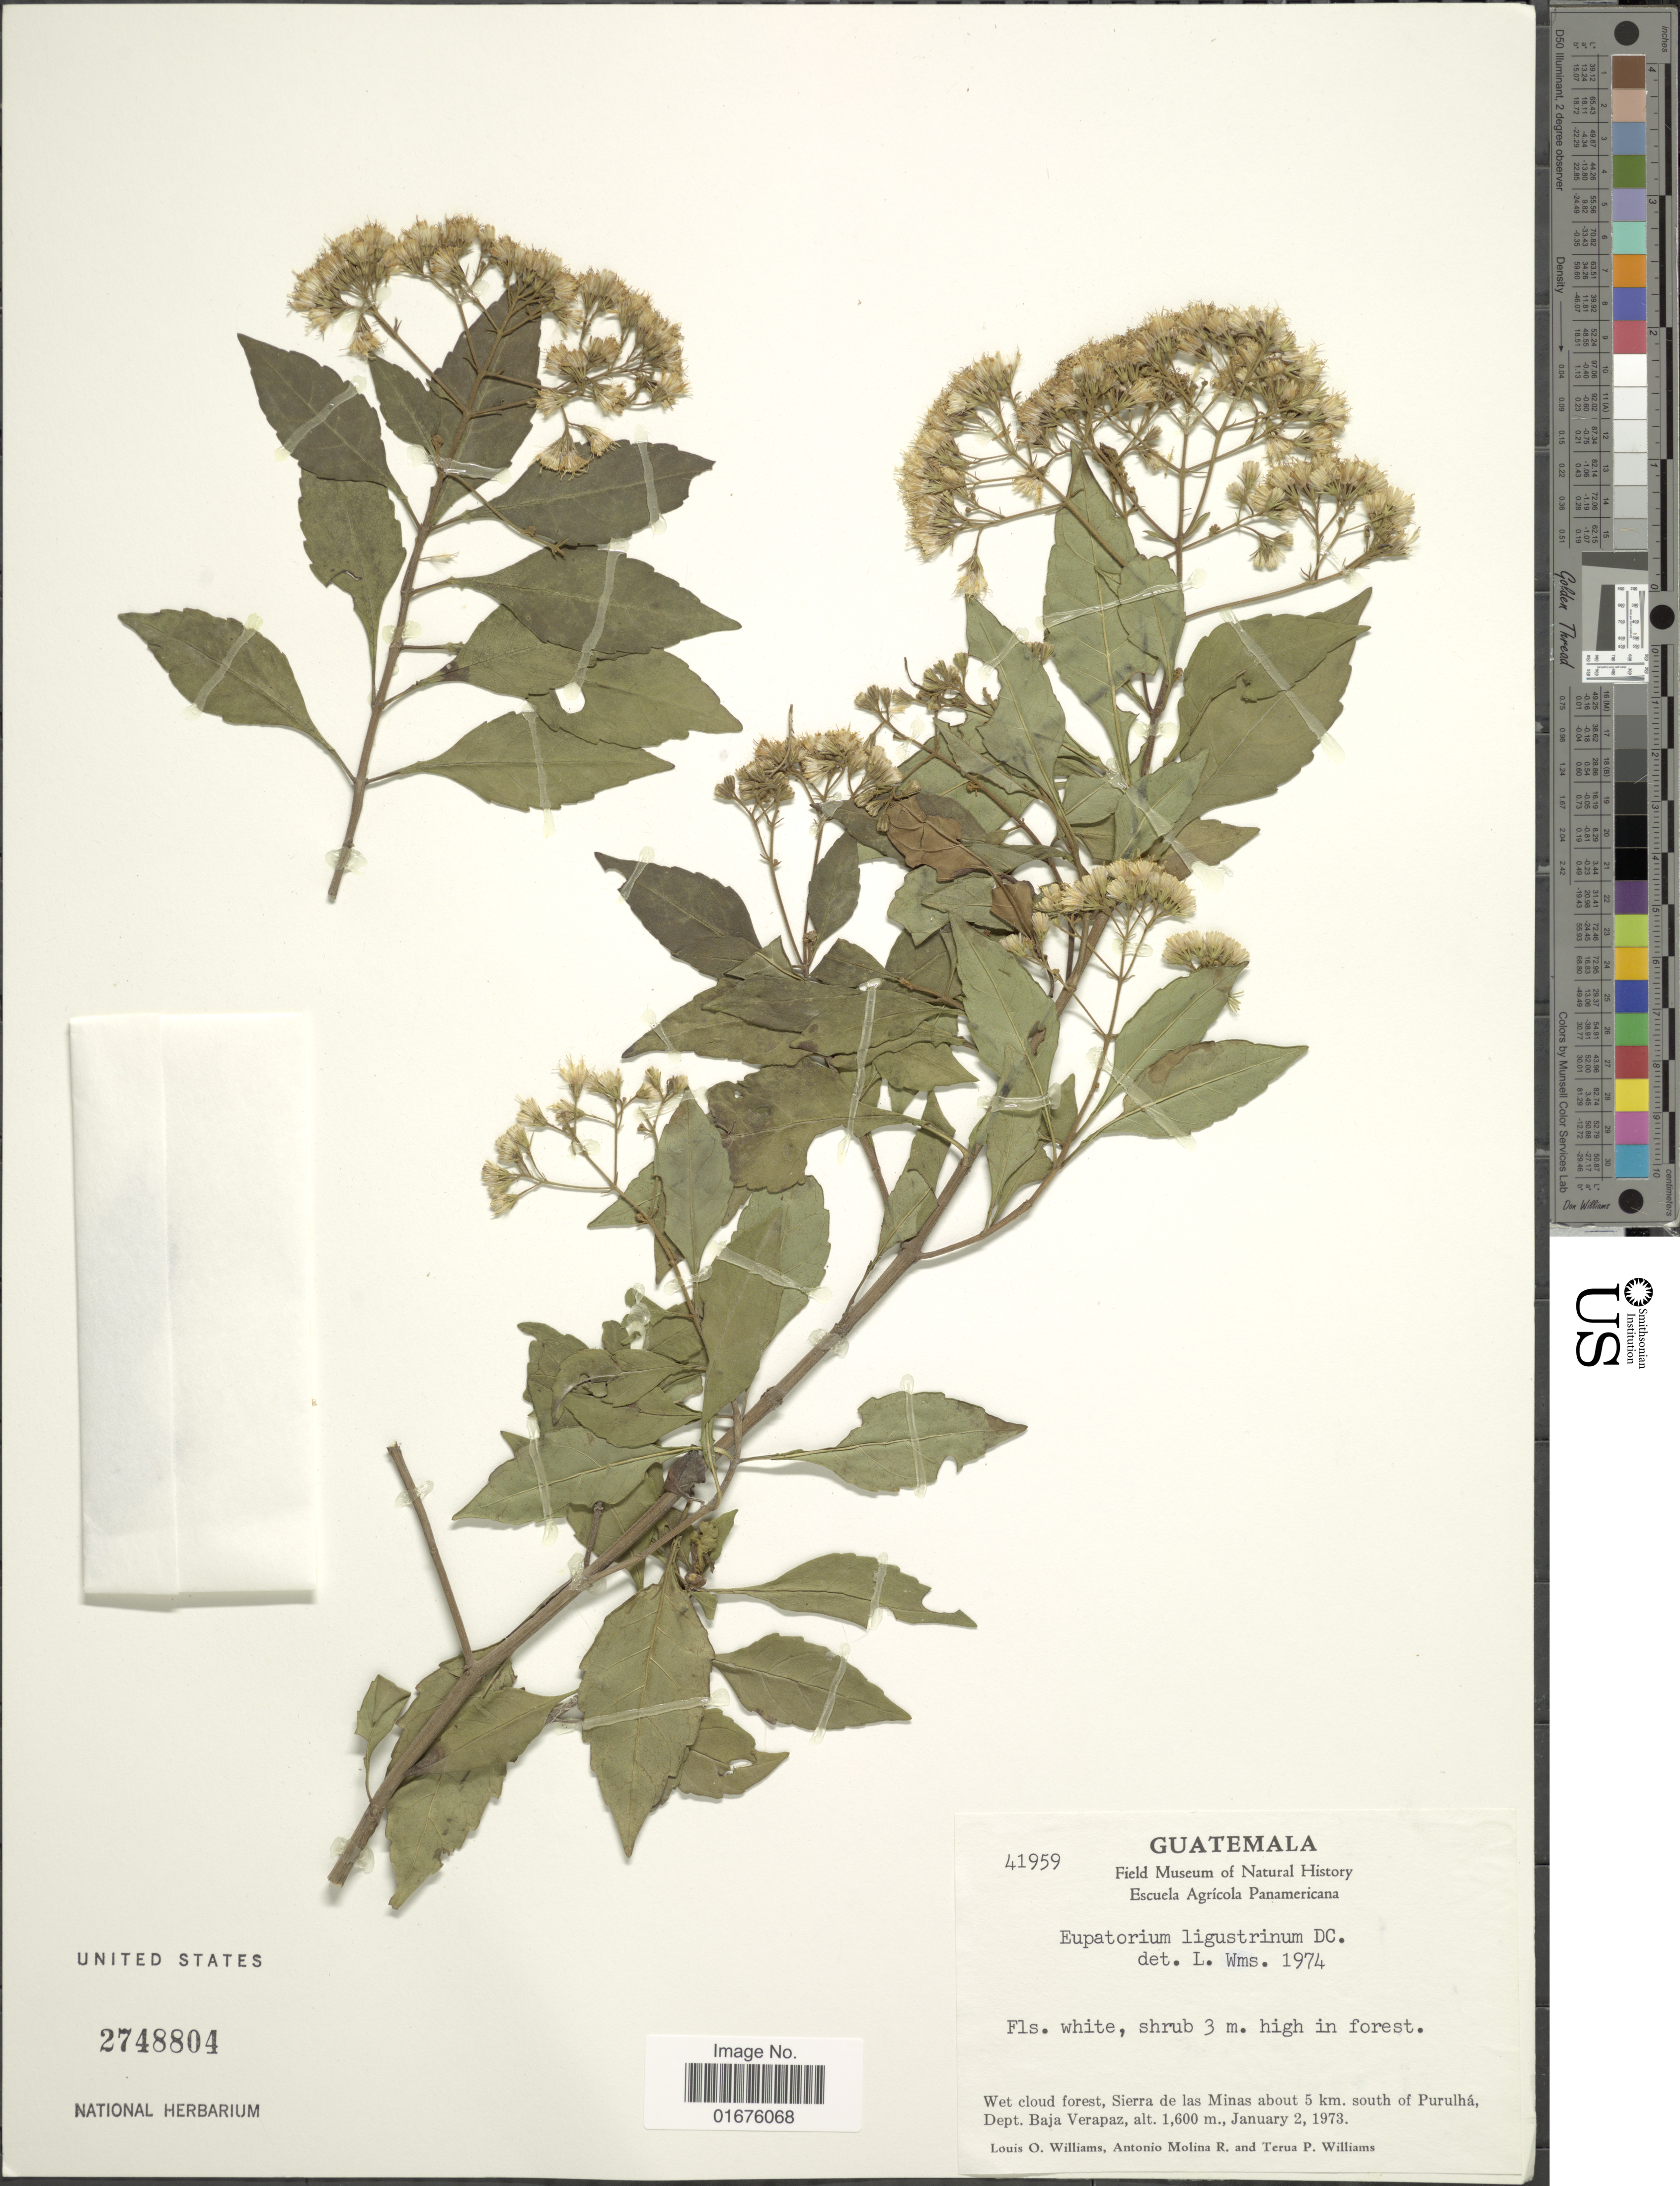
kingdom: Plantae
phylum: Tracheophyta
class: Magnoliopsida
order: Asterales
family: Asteraceae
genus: Ageratina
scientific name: Ageratina ligustrina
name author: (DC.) R.M. King & H. Rob.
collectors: L. O. Williams, A. Molina R. & T. P. Williams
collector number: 41959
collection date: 1973-01-02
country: Guatemala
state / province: Baja Verapaz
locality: Wet cloud forest, Sierra de las Minas about 5km. south of Purulhá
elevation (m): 1600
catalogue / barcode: US 2748804